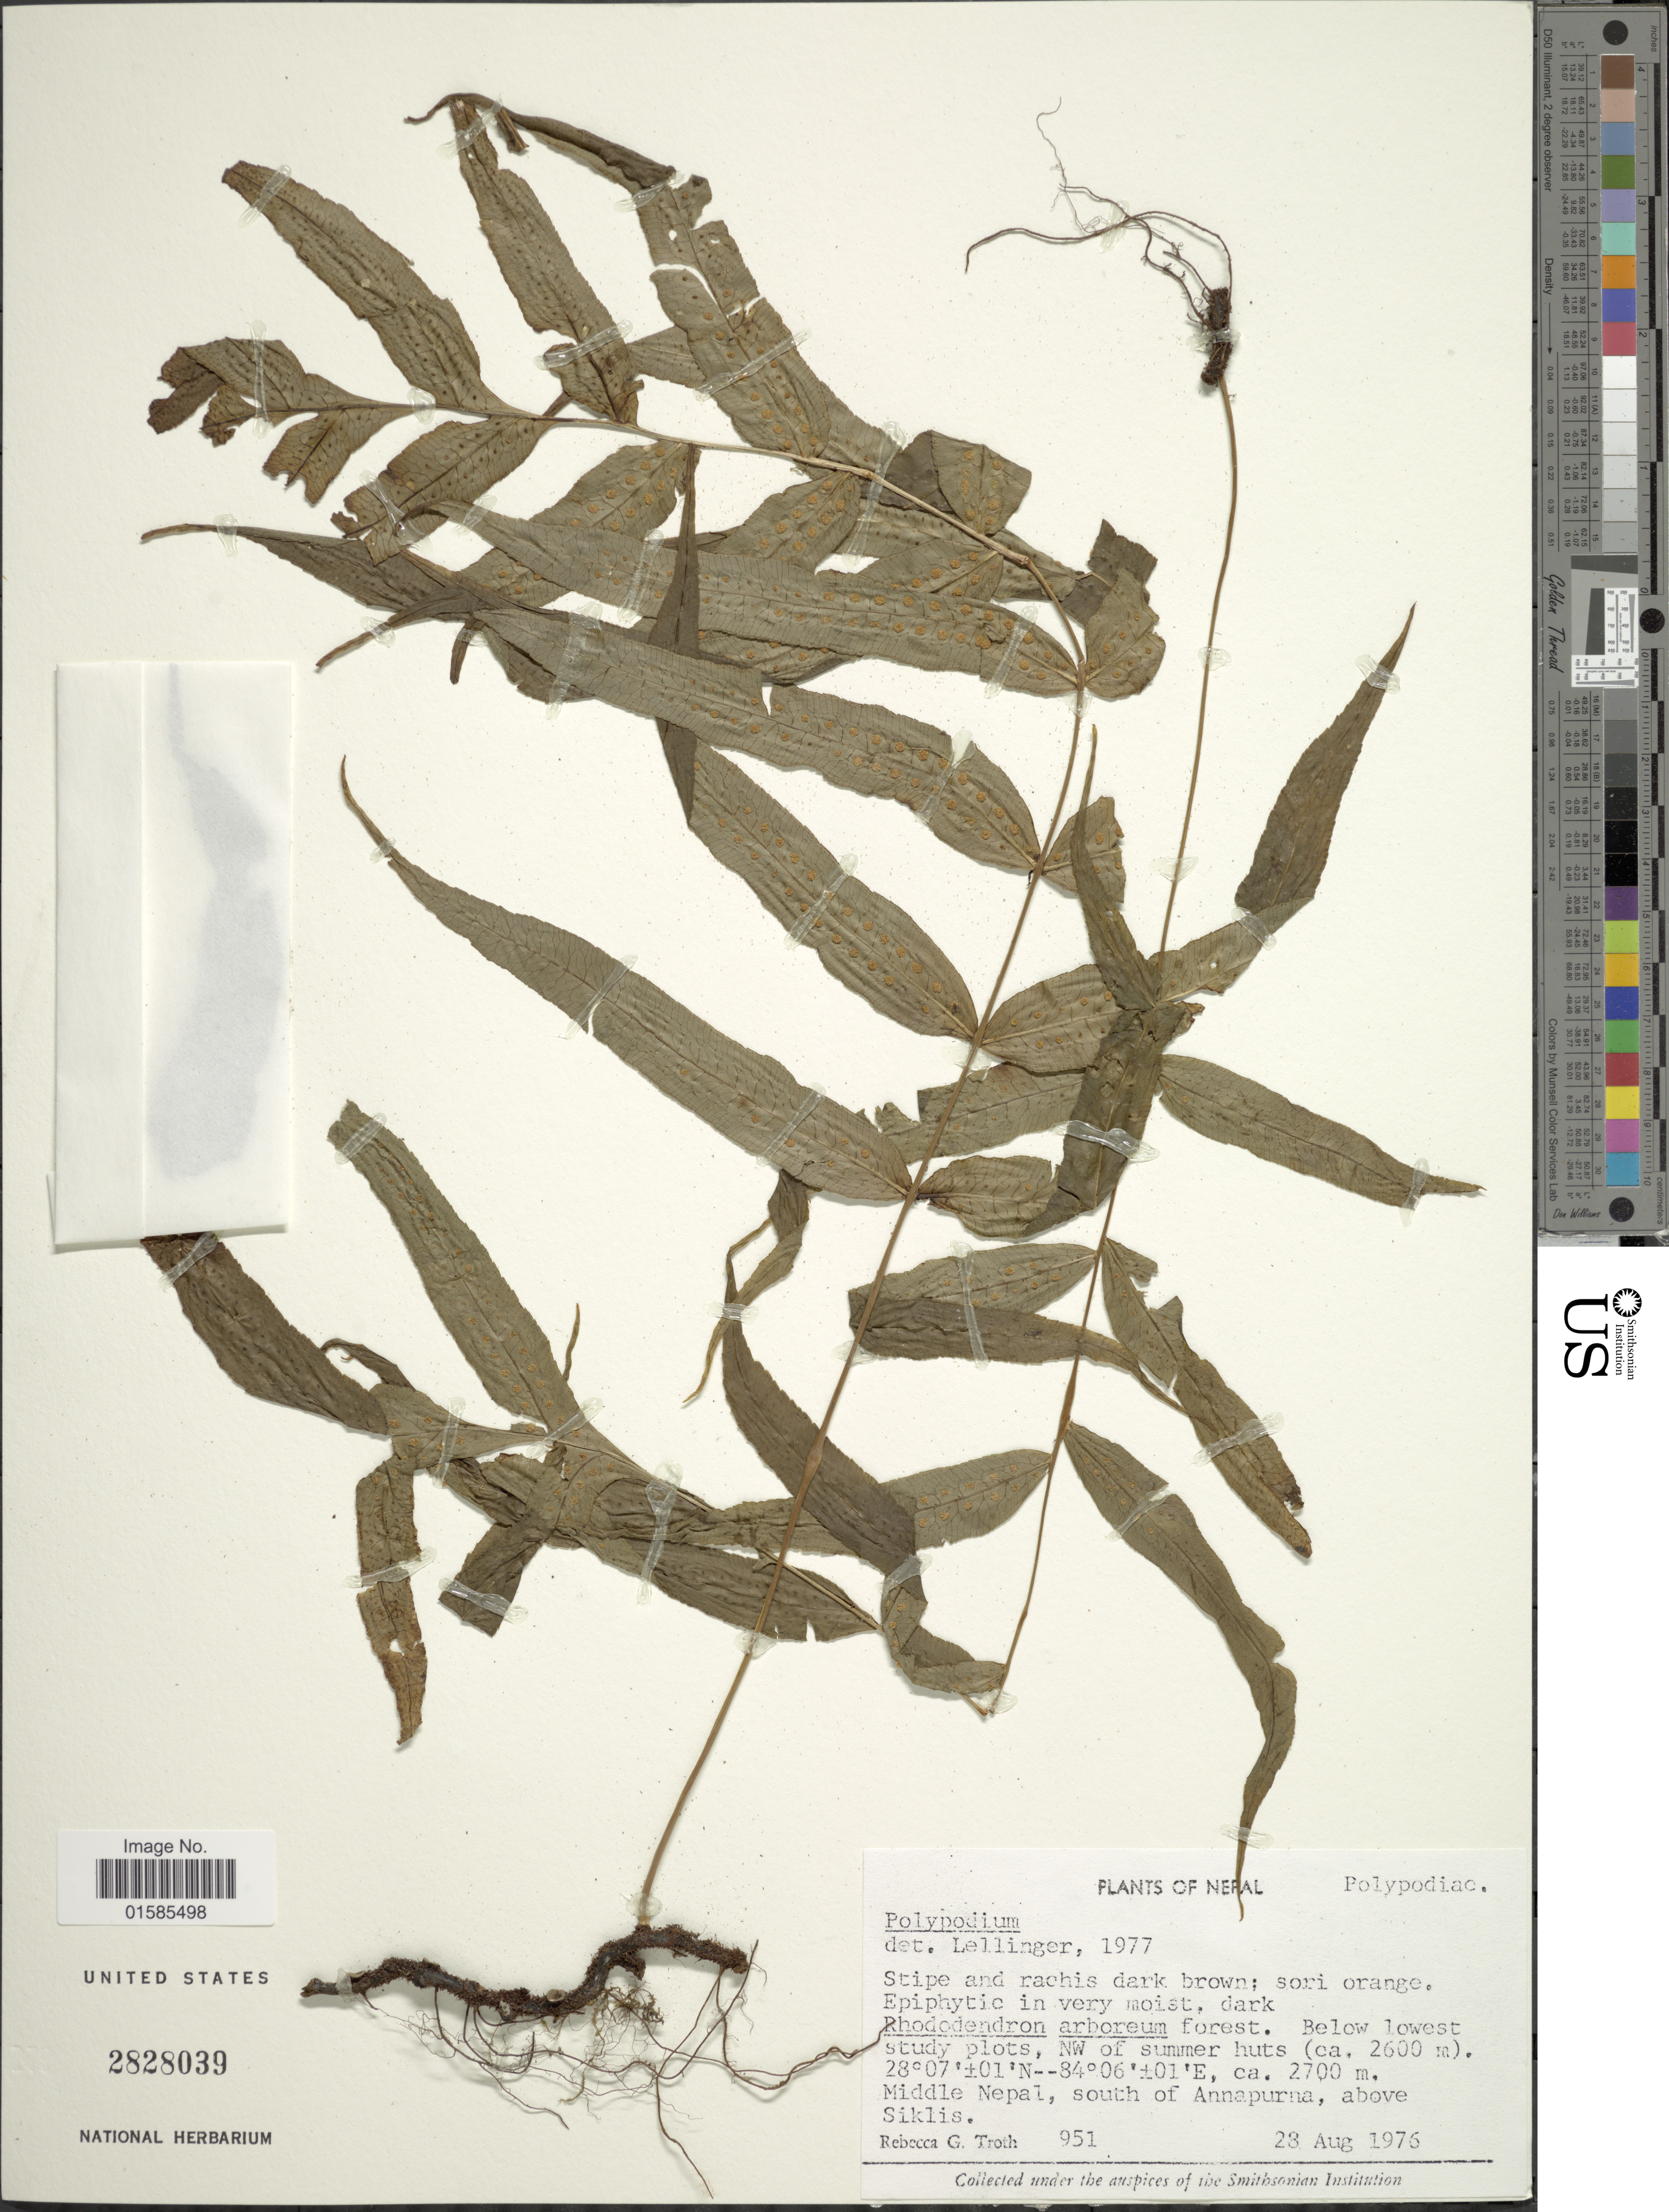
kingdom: Plantae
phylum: Tracheophyta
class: Polypodiopsida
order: Polypodiales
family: Polypodiaceae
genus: Leptochilus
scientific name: Leptochilus sp.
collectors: R. Troth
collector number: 951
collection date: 1976-08-28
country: Nepal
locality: Middle Nepal, south of Annapurna, above Siklis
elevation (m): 2600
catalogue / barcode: US 2828039